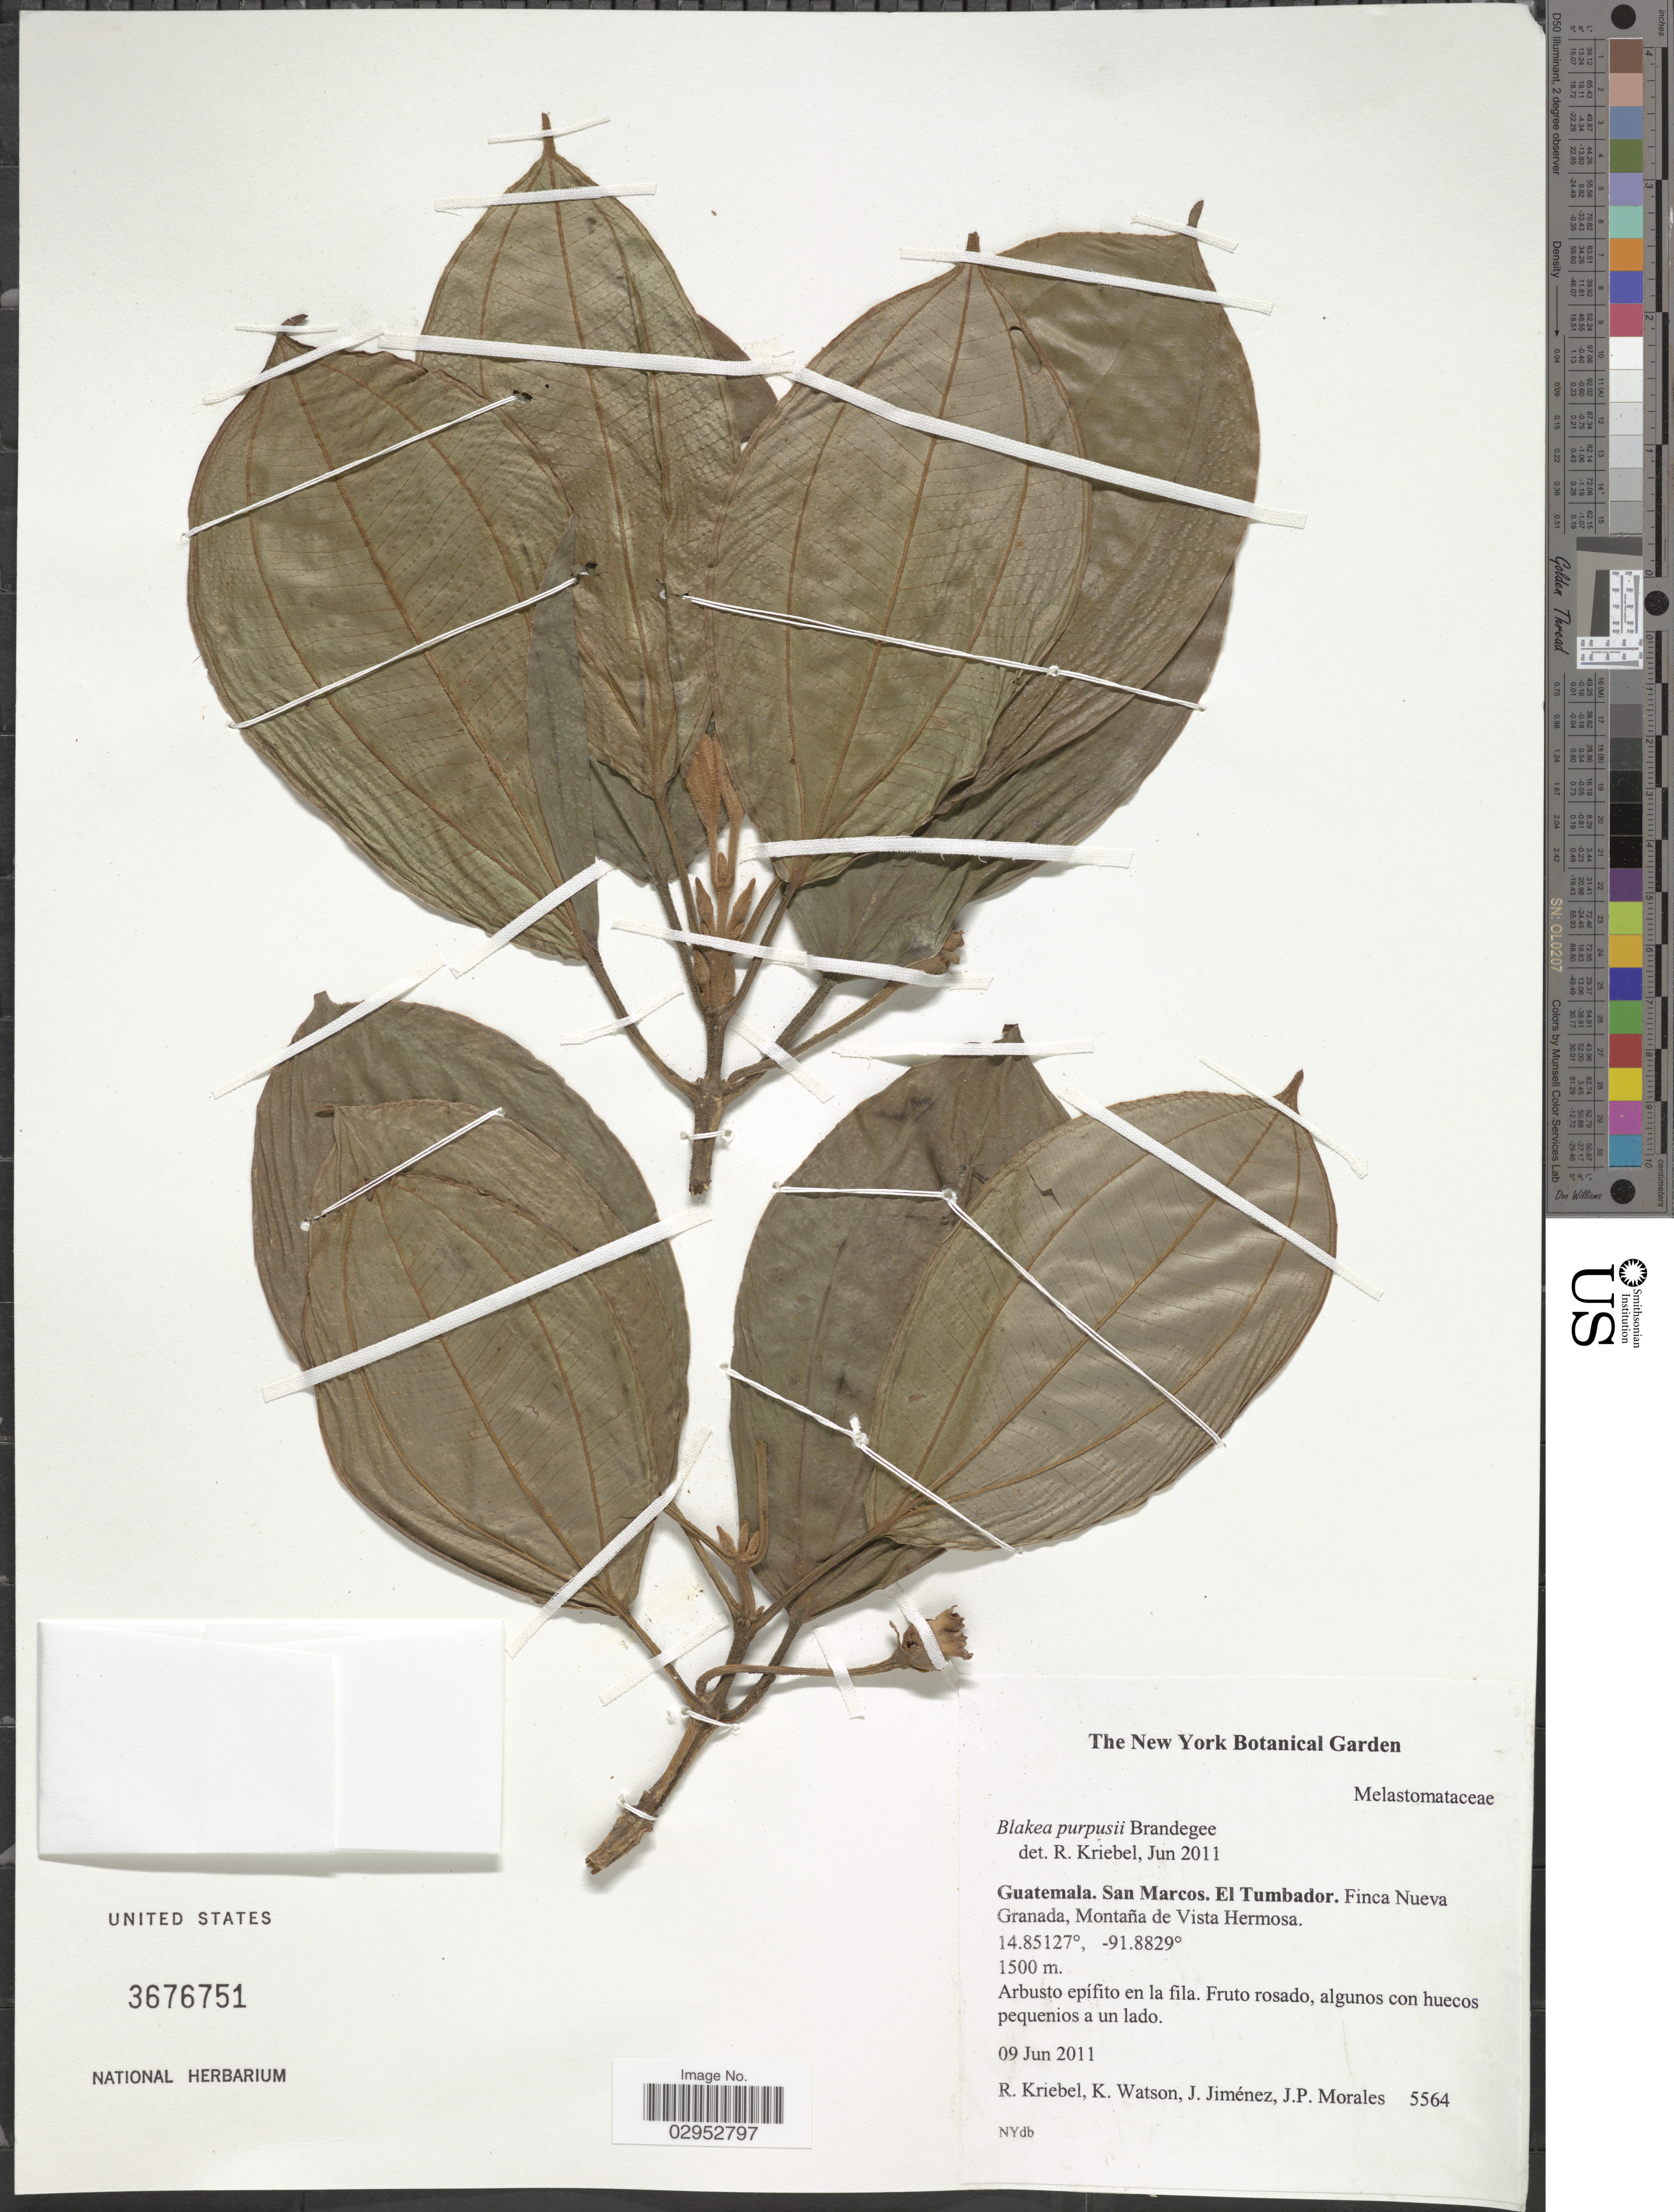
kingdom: Plantae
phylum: Tracheophyta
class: Magnoliopsida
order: Myrtales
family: Melastomataceae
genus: Blakea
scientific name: Blakea purpusii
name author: Brandegee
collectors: R. Kriebel, K. Watson, J. Jiménez Ramírez & J. Morales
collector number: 5564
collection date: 2011-06-09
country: Guatemala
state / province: San Marcos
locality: San Marcos. El Tumbador. Finca Nueva Granada, Montaña de Vista Hermosa.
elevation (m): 1500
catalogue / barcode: US 3676751